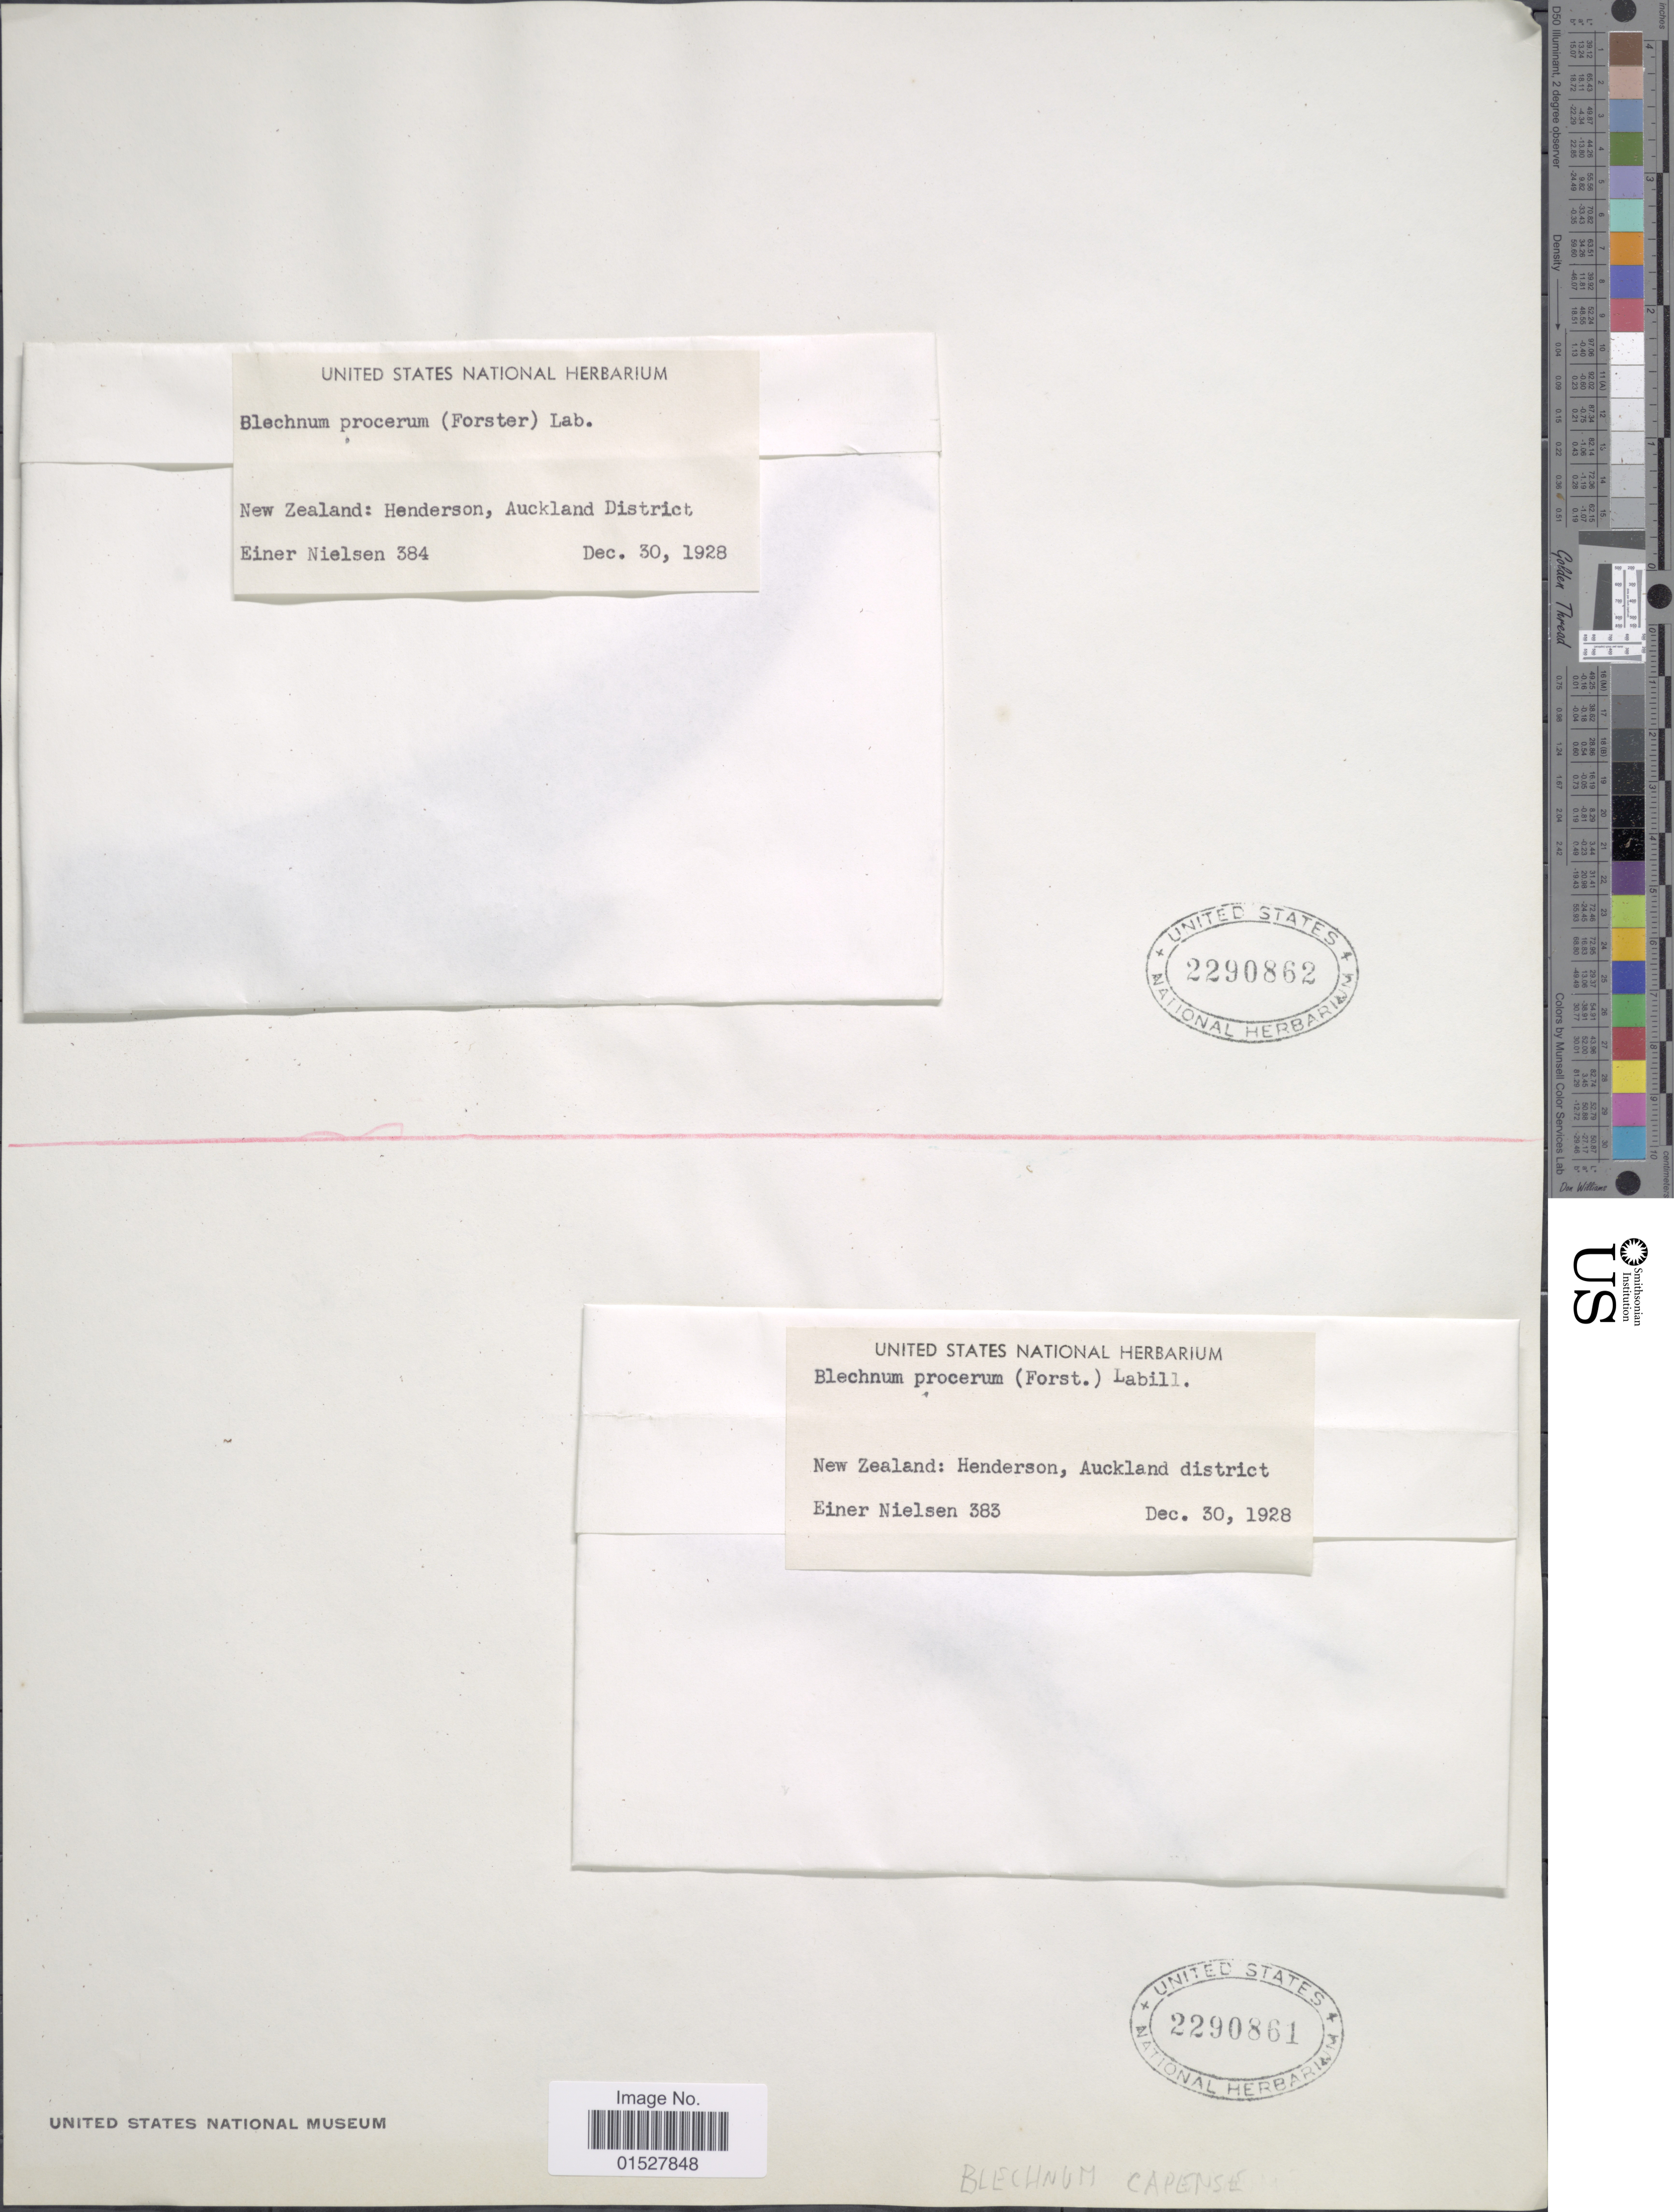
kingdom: Plantae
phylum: Tracheophyta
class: Polypodiopsida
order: Polypodiales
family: Blechnaceae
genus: Blechnum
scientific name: Blechnum capense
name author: (L.) Schltdl.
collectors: E. Nielsen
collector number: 383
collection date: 1928-12-30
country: New Zealand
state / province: Auckland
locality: Henderson.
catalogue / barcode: US 2290861